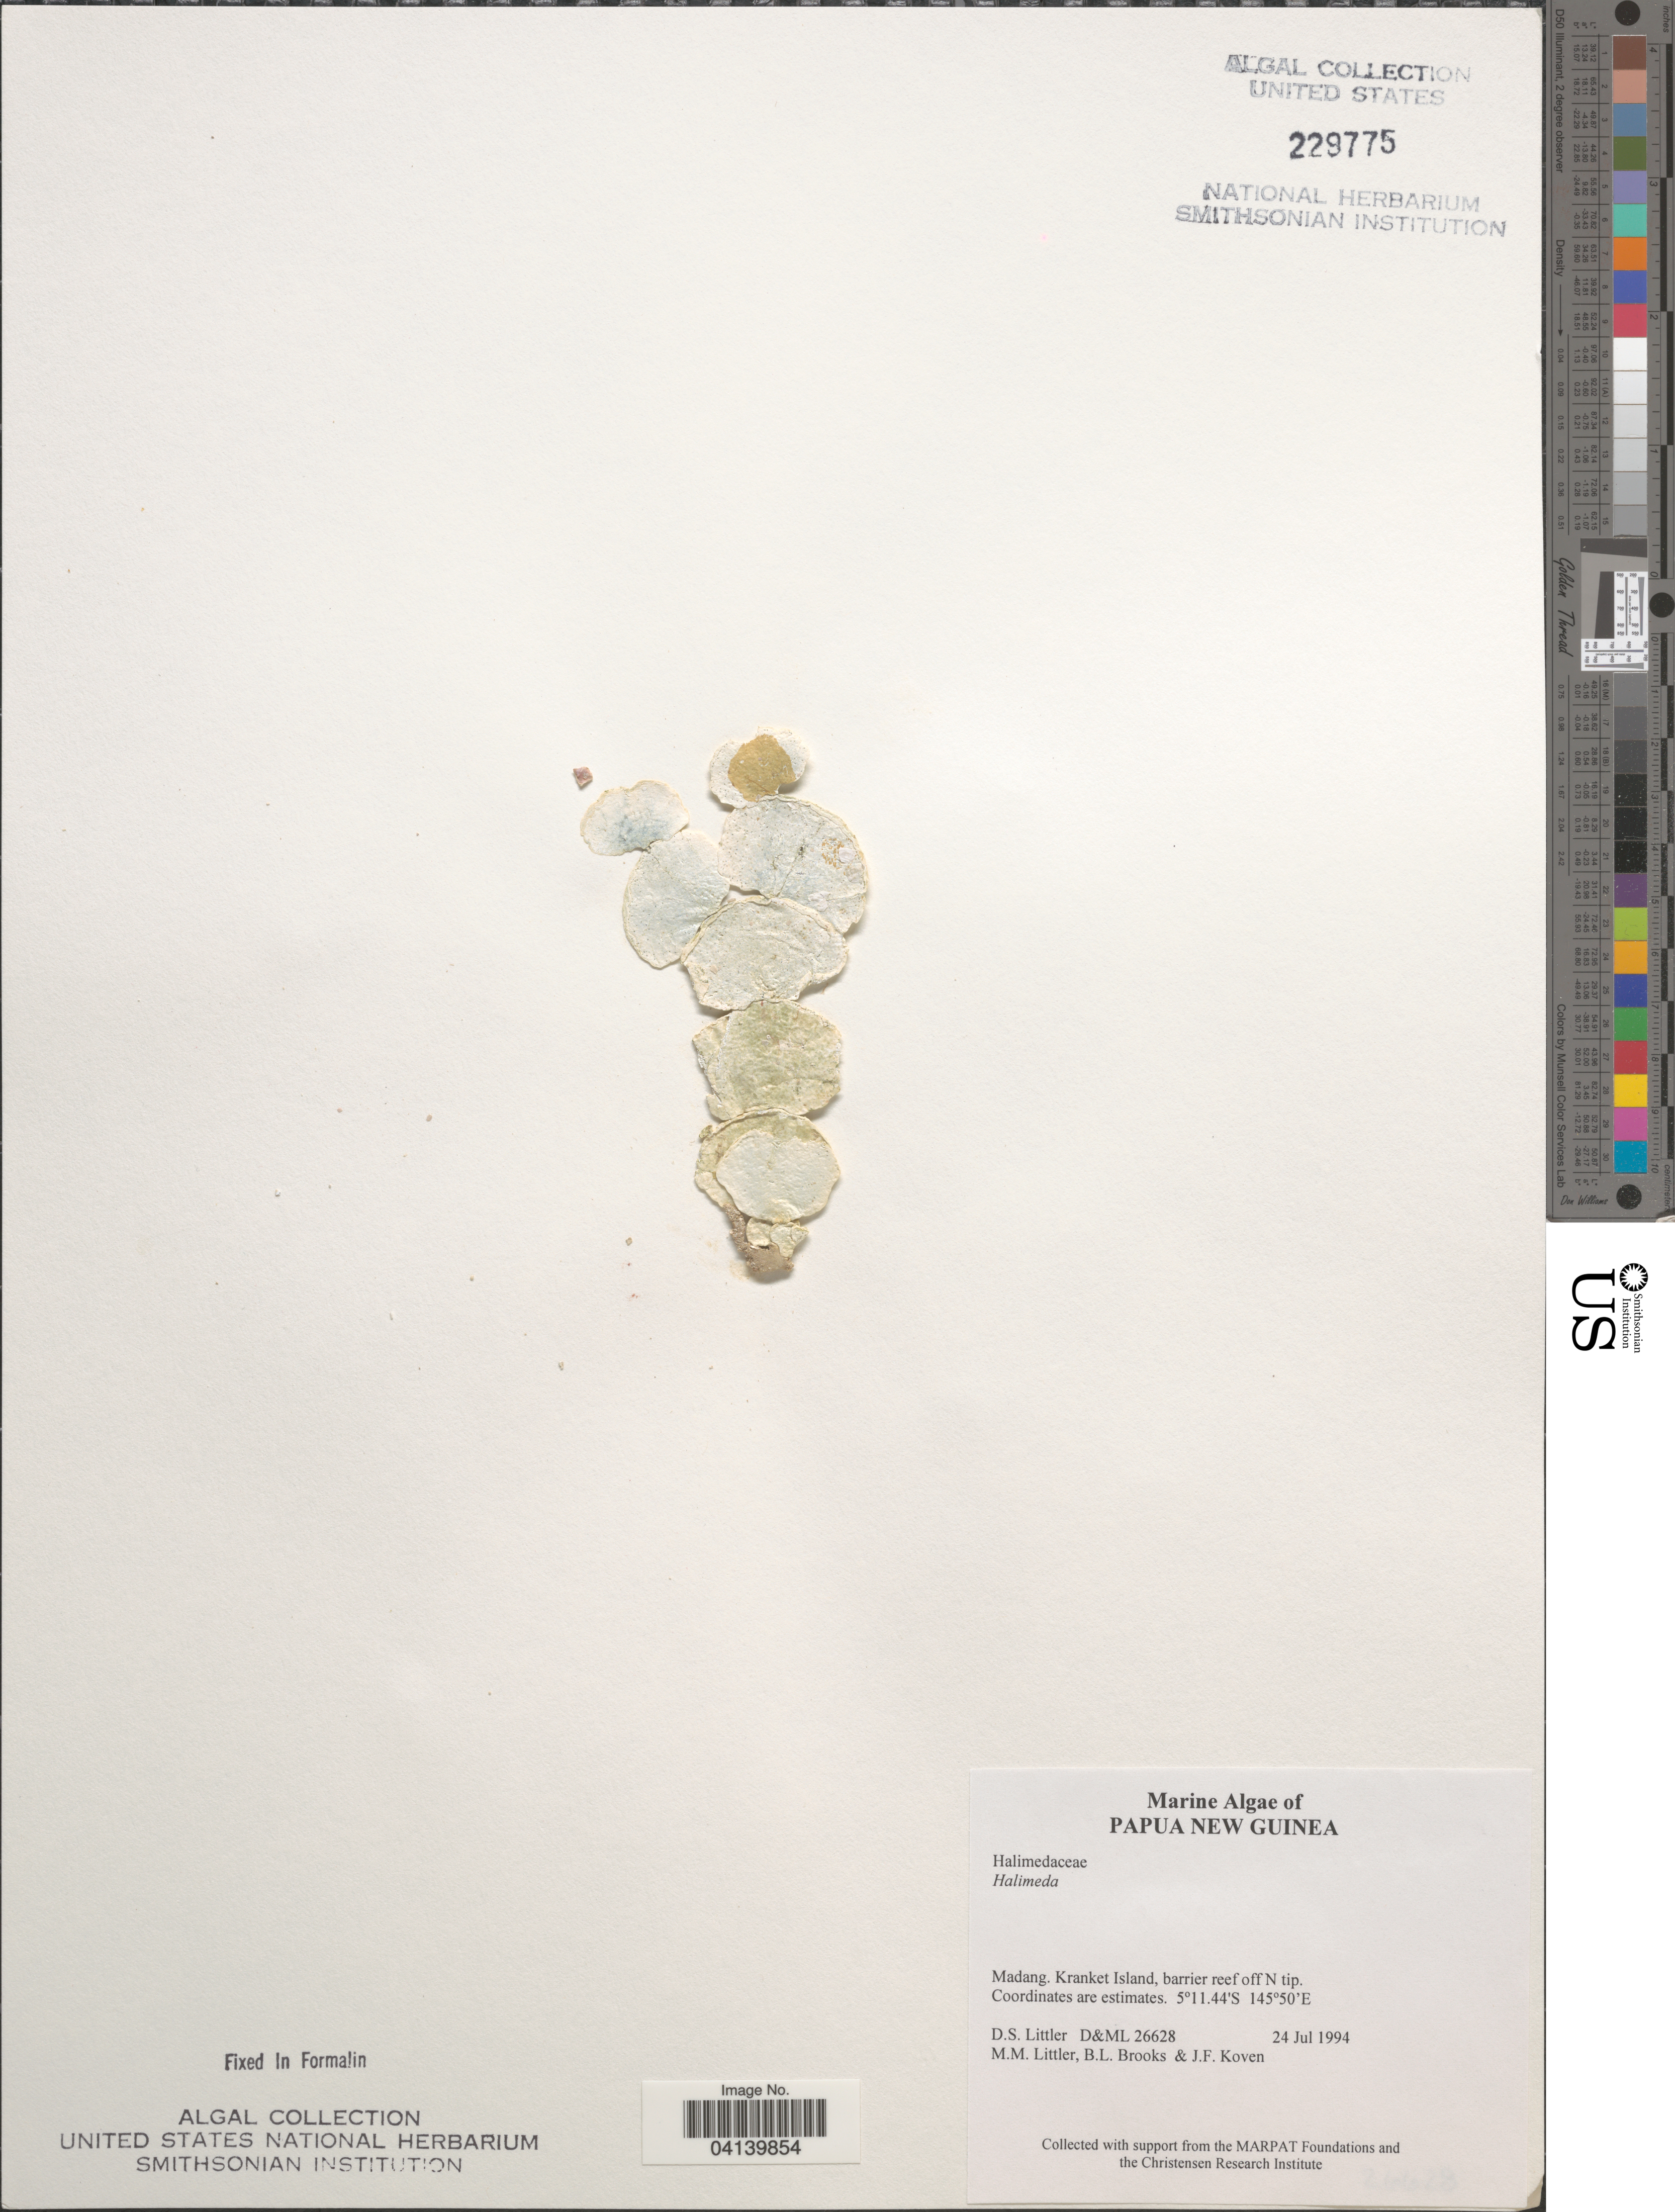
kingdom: Plantae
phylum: Chlorophyta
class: Ulvophyceae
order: Bryopsidales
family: Halimedaceae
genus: Halimeda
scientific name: Halimeda sp.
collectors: D. S. Littler, B. Brooks & J. Koven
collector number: D&ML 26628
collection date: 1994-07-24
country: Papua New Guinea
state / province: Madang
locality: Kranket Island, barrier reef off N tip.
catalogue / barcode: US 229775